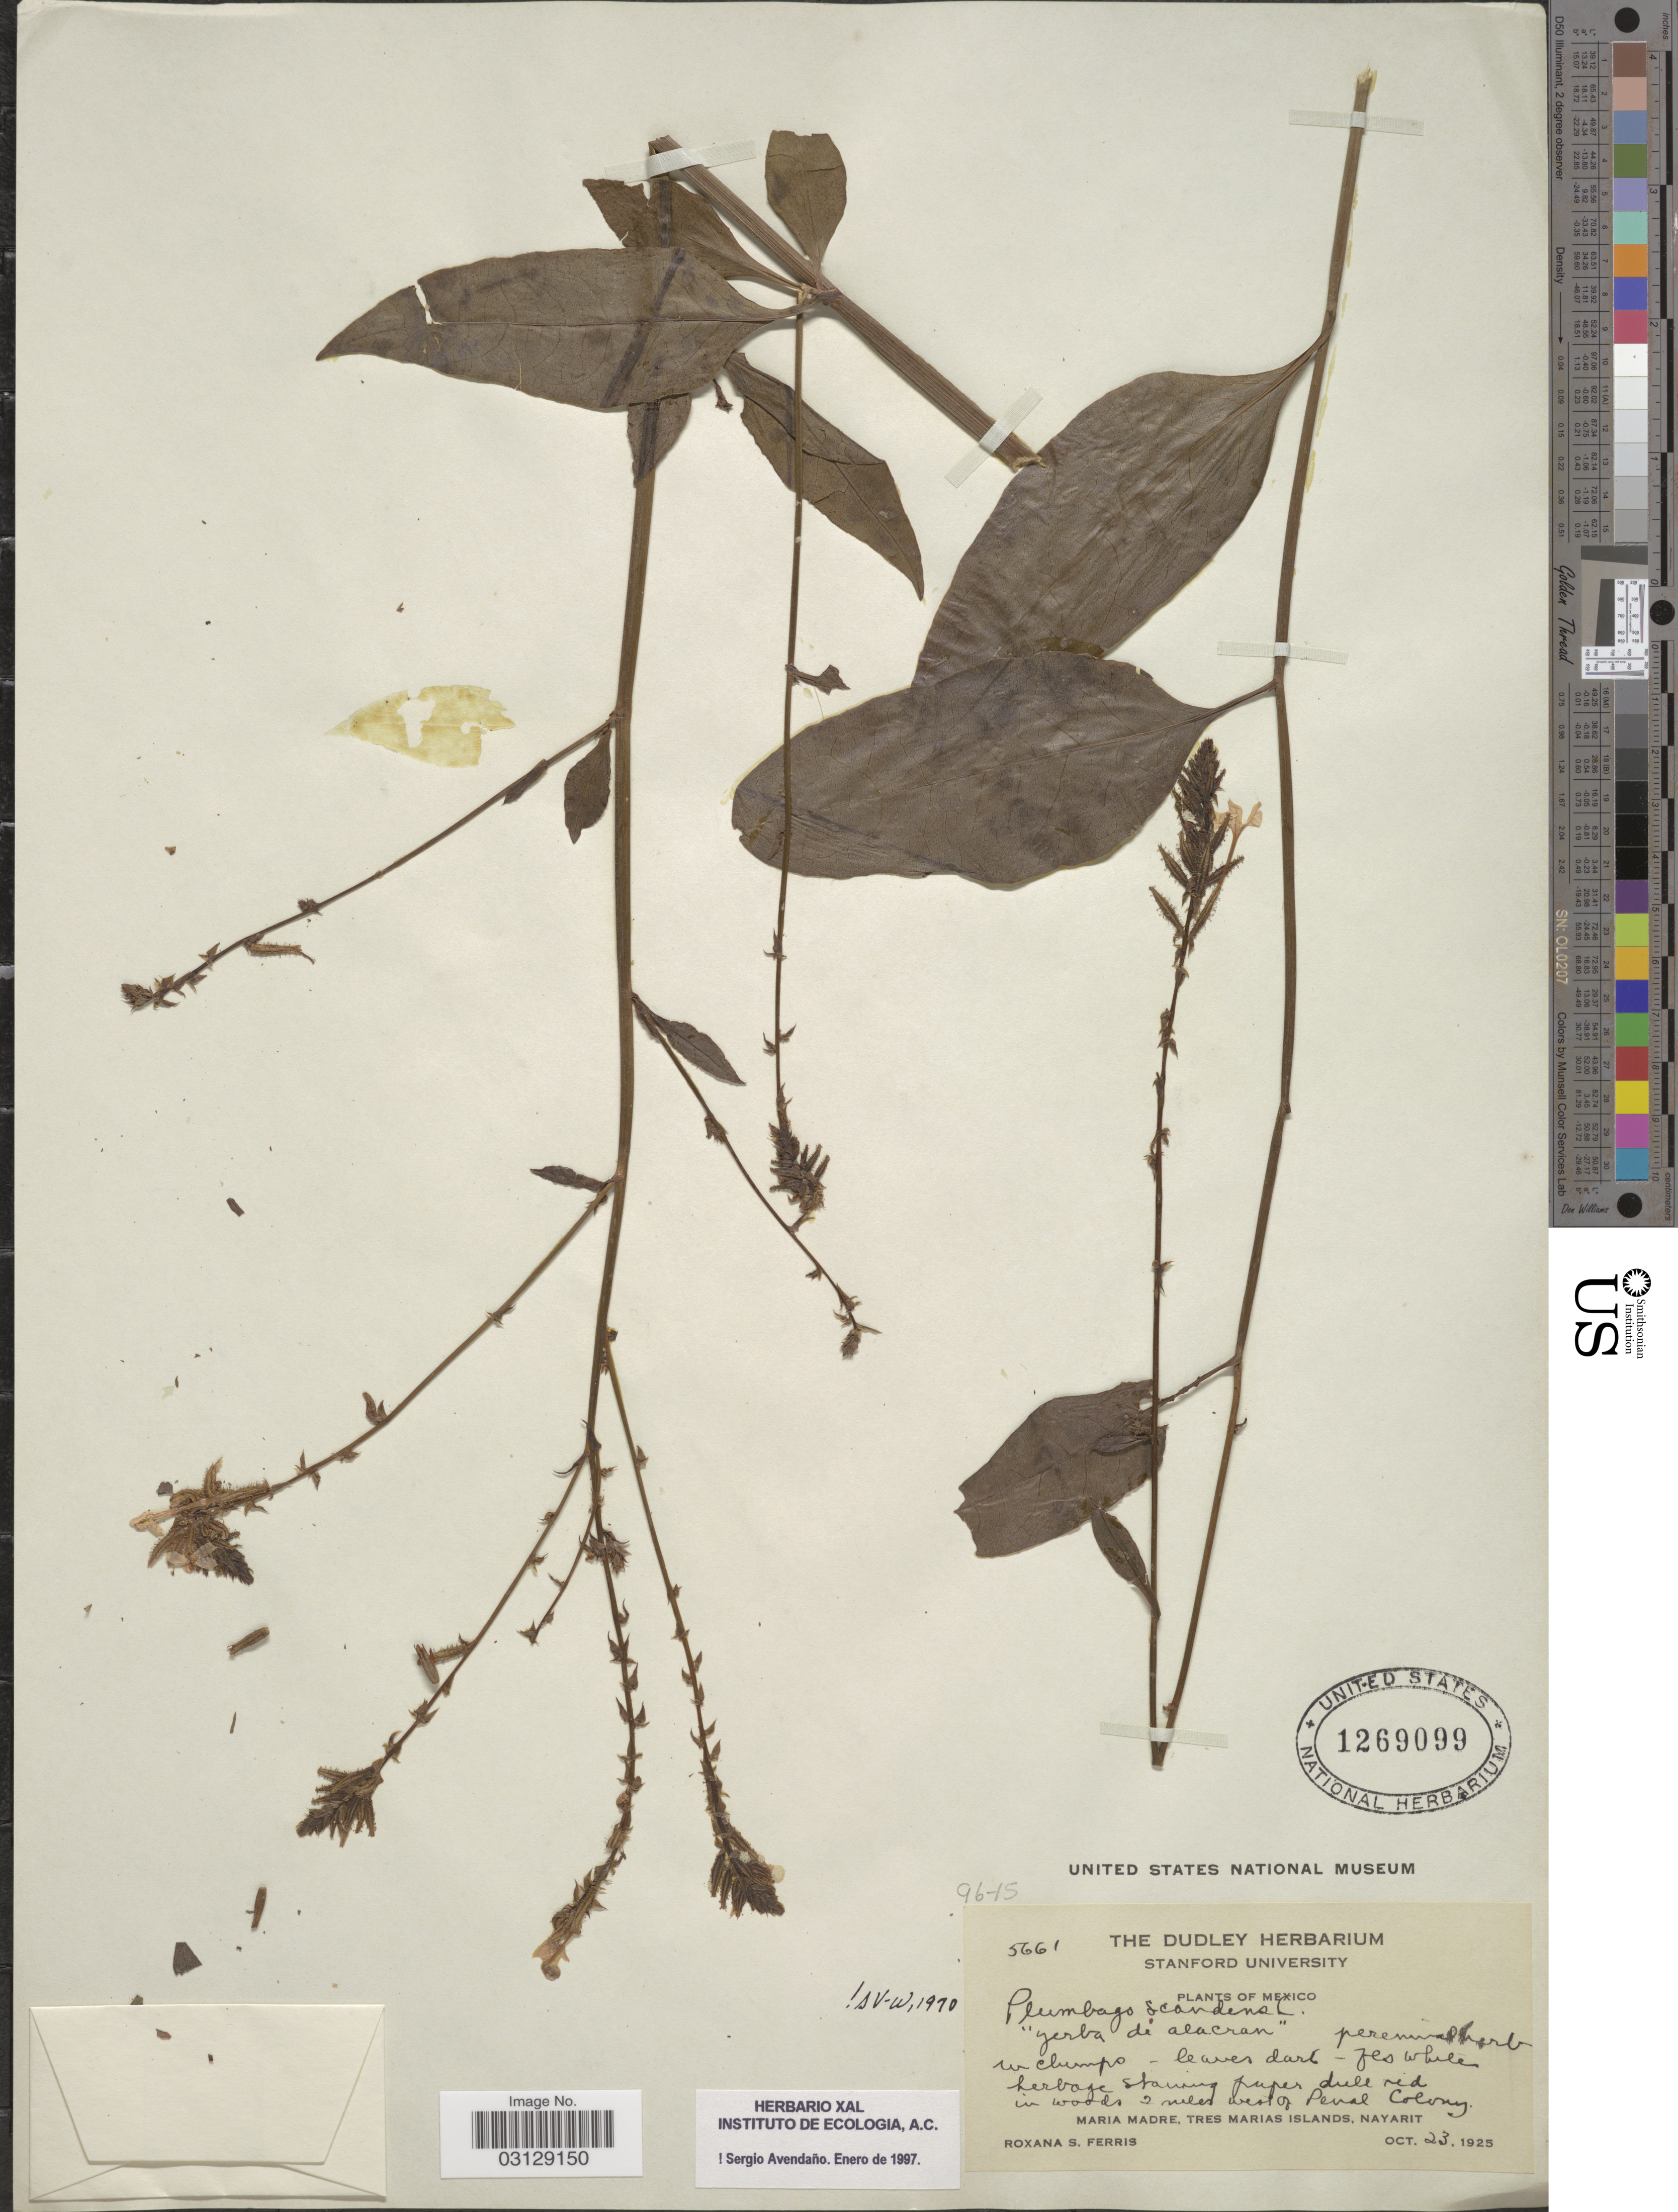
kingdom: Plantae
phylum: Tracheophyta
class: Magnoliopsida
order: Caryophyllales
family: Plumbaginaceae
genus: Plumbago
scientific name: Plumbago scandens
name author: L.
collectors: R. S. Ferris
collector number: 5661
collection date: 1925-10-23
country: Mexico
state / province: Nayarit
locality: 2 miles west of Penal Colony. Maria Madre, Tres Marias Islands.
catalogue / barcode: US 1269099